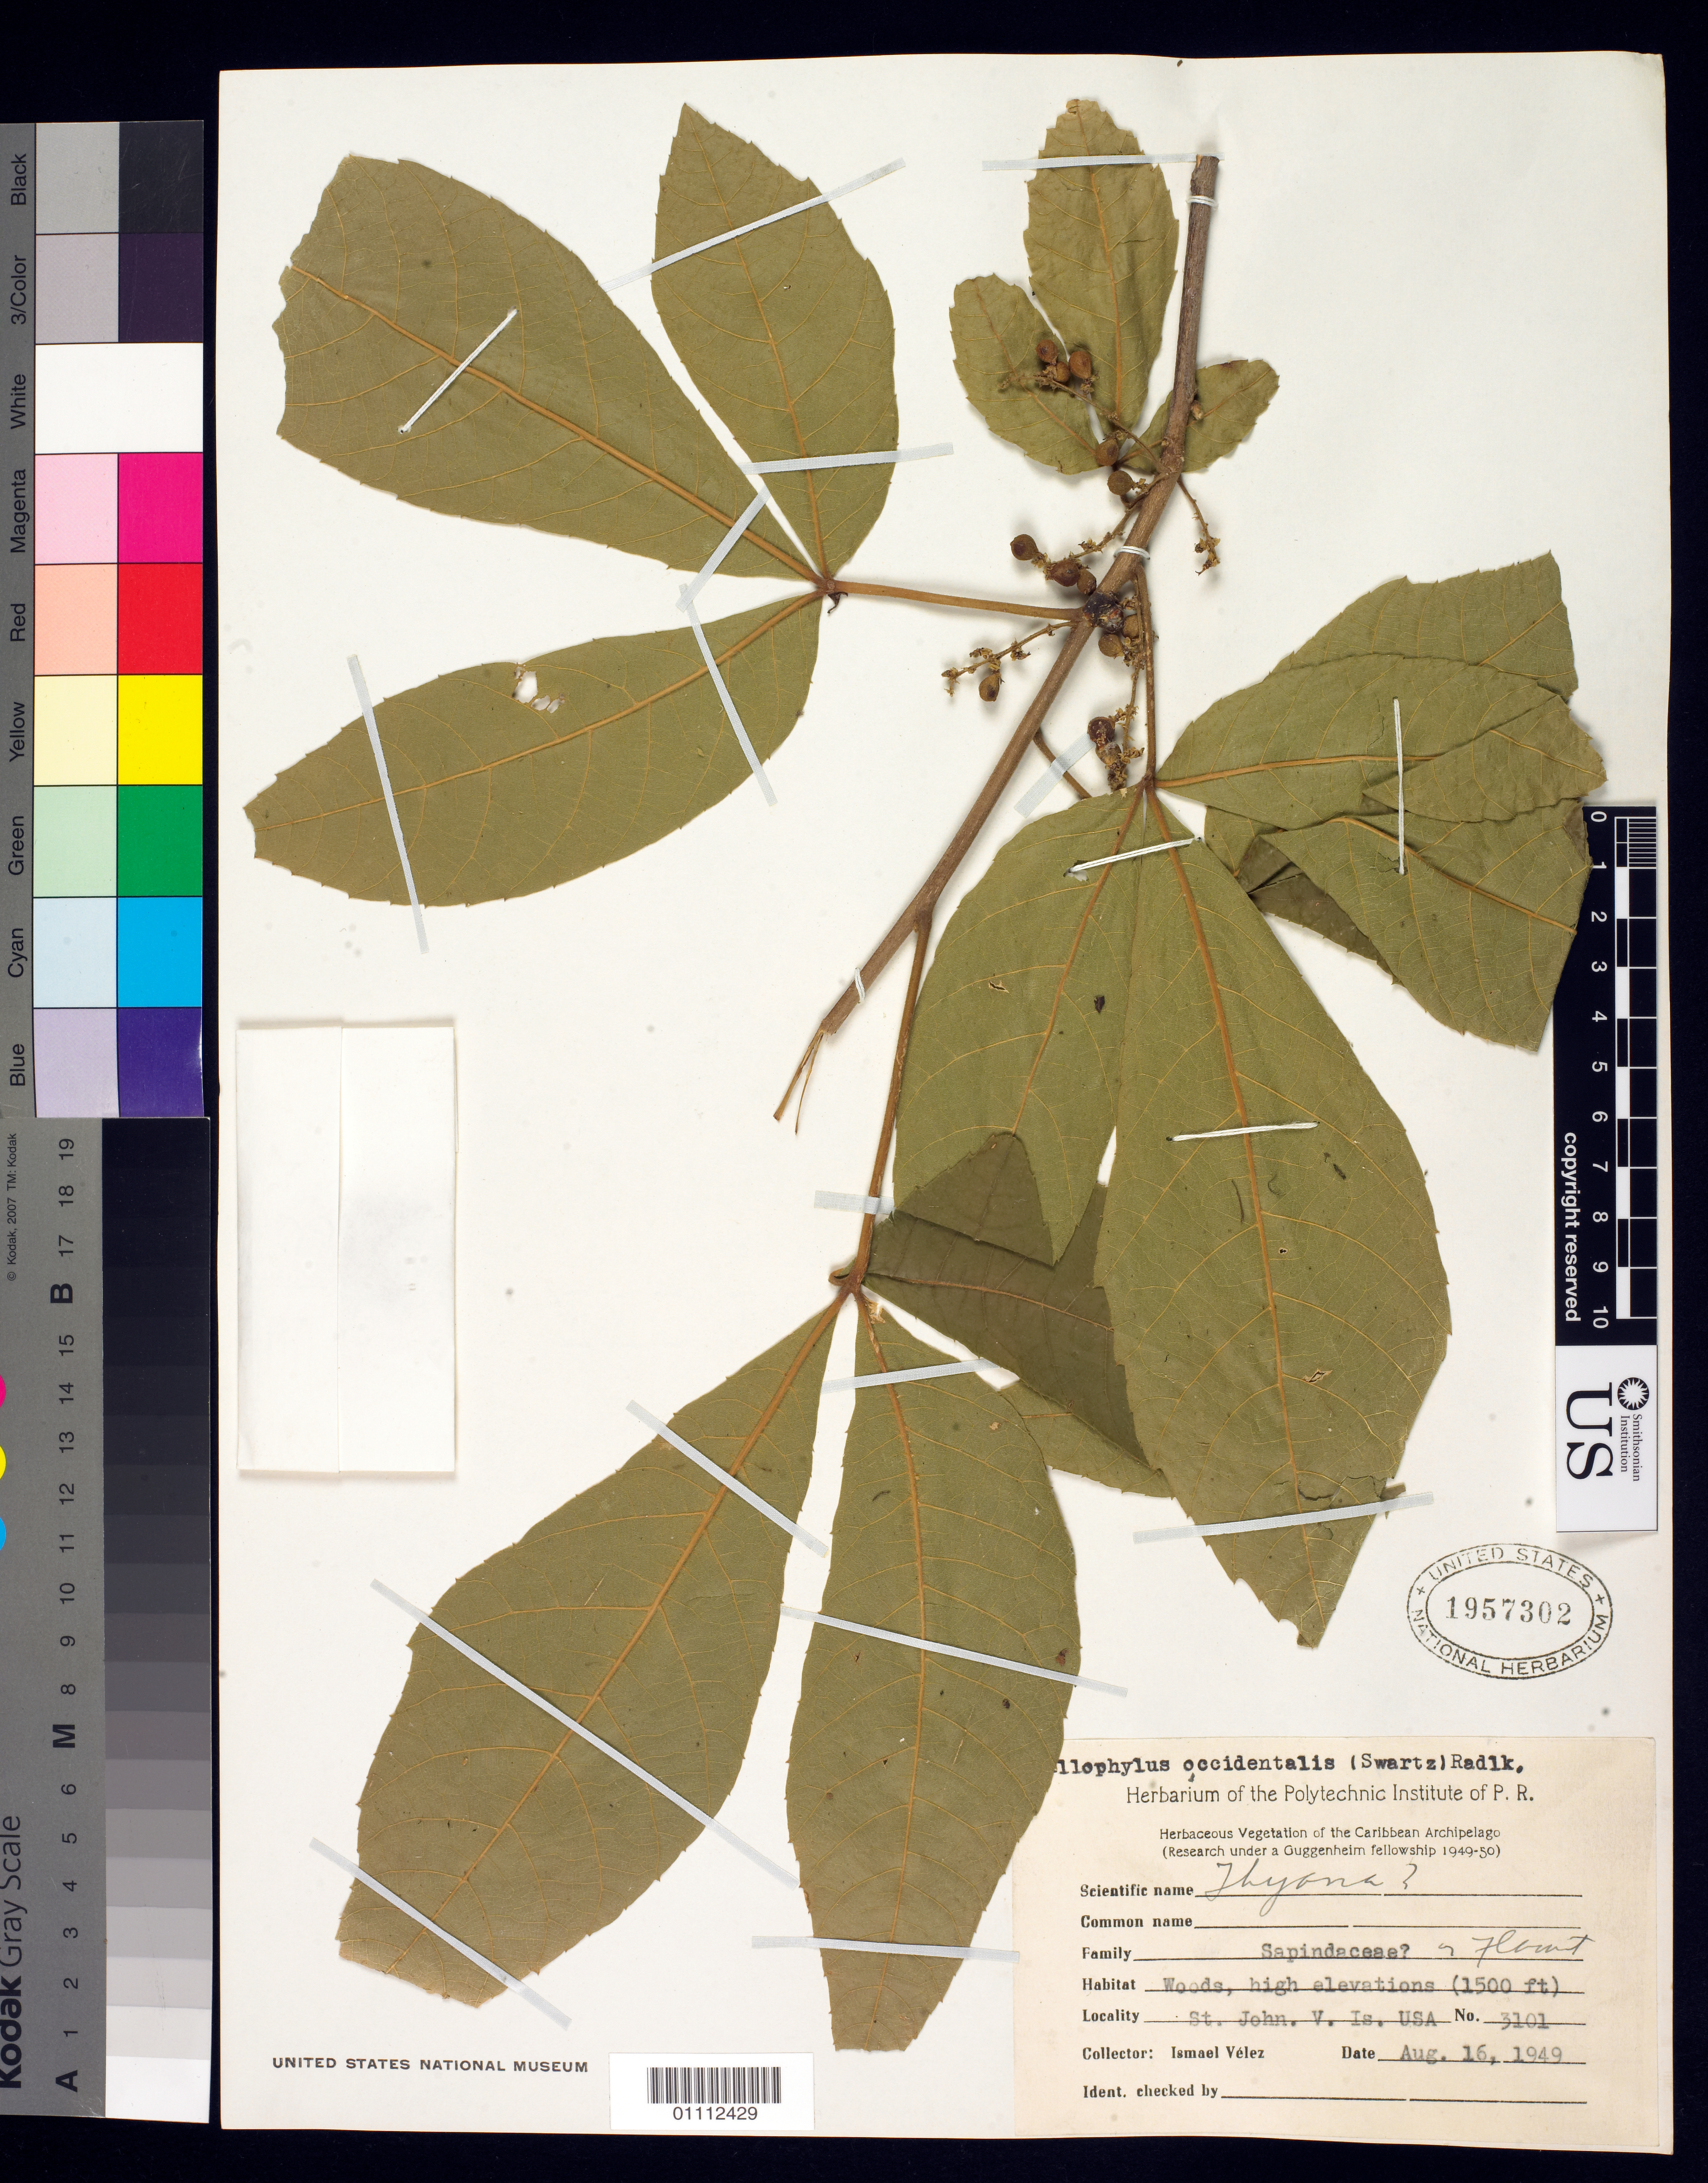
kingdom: Plantae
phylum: Tracheophyta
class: Magnoliopsida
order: Sapindales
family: Sapindaceae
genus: Allophylus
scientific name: Allophylus racemosus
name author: Sw.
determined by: Coelho, Rubens L. G.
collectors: I. Vélez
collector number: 3101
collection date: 1949-08-16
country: U.S. Virgin Islands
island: St. John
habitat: Woods, high elevations.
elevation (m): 457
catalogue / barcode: US 1957302